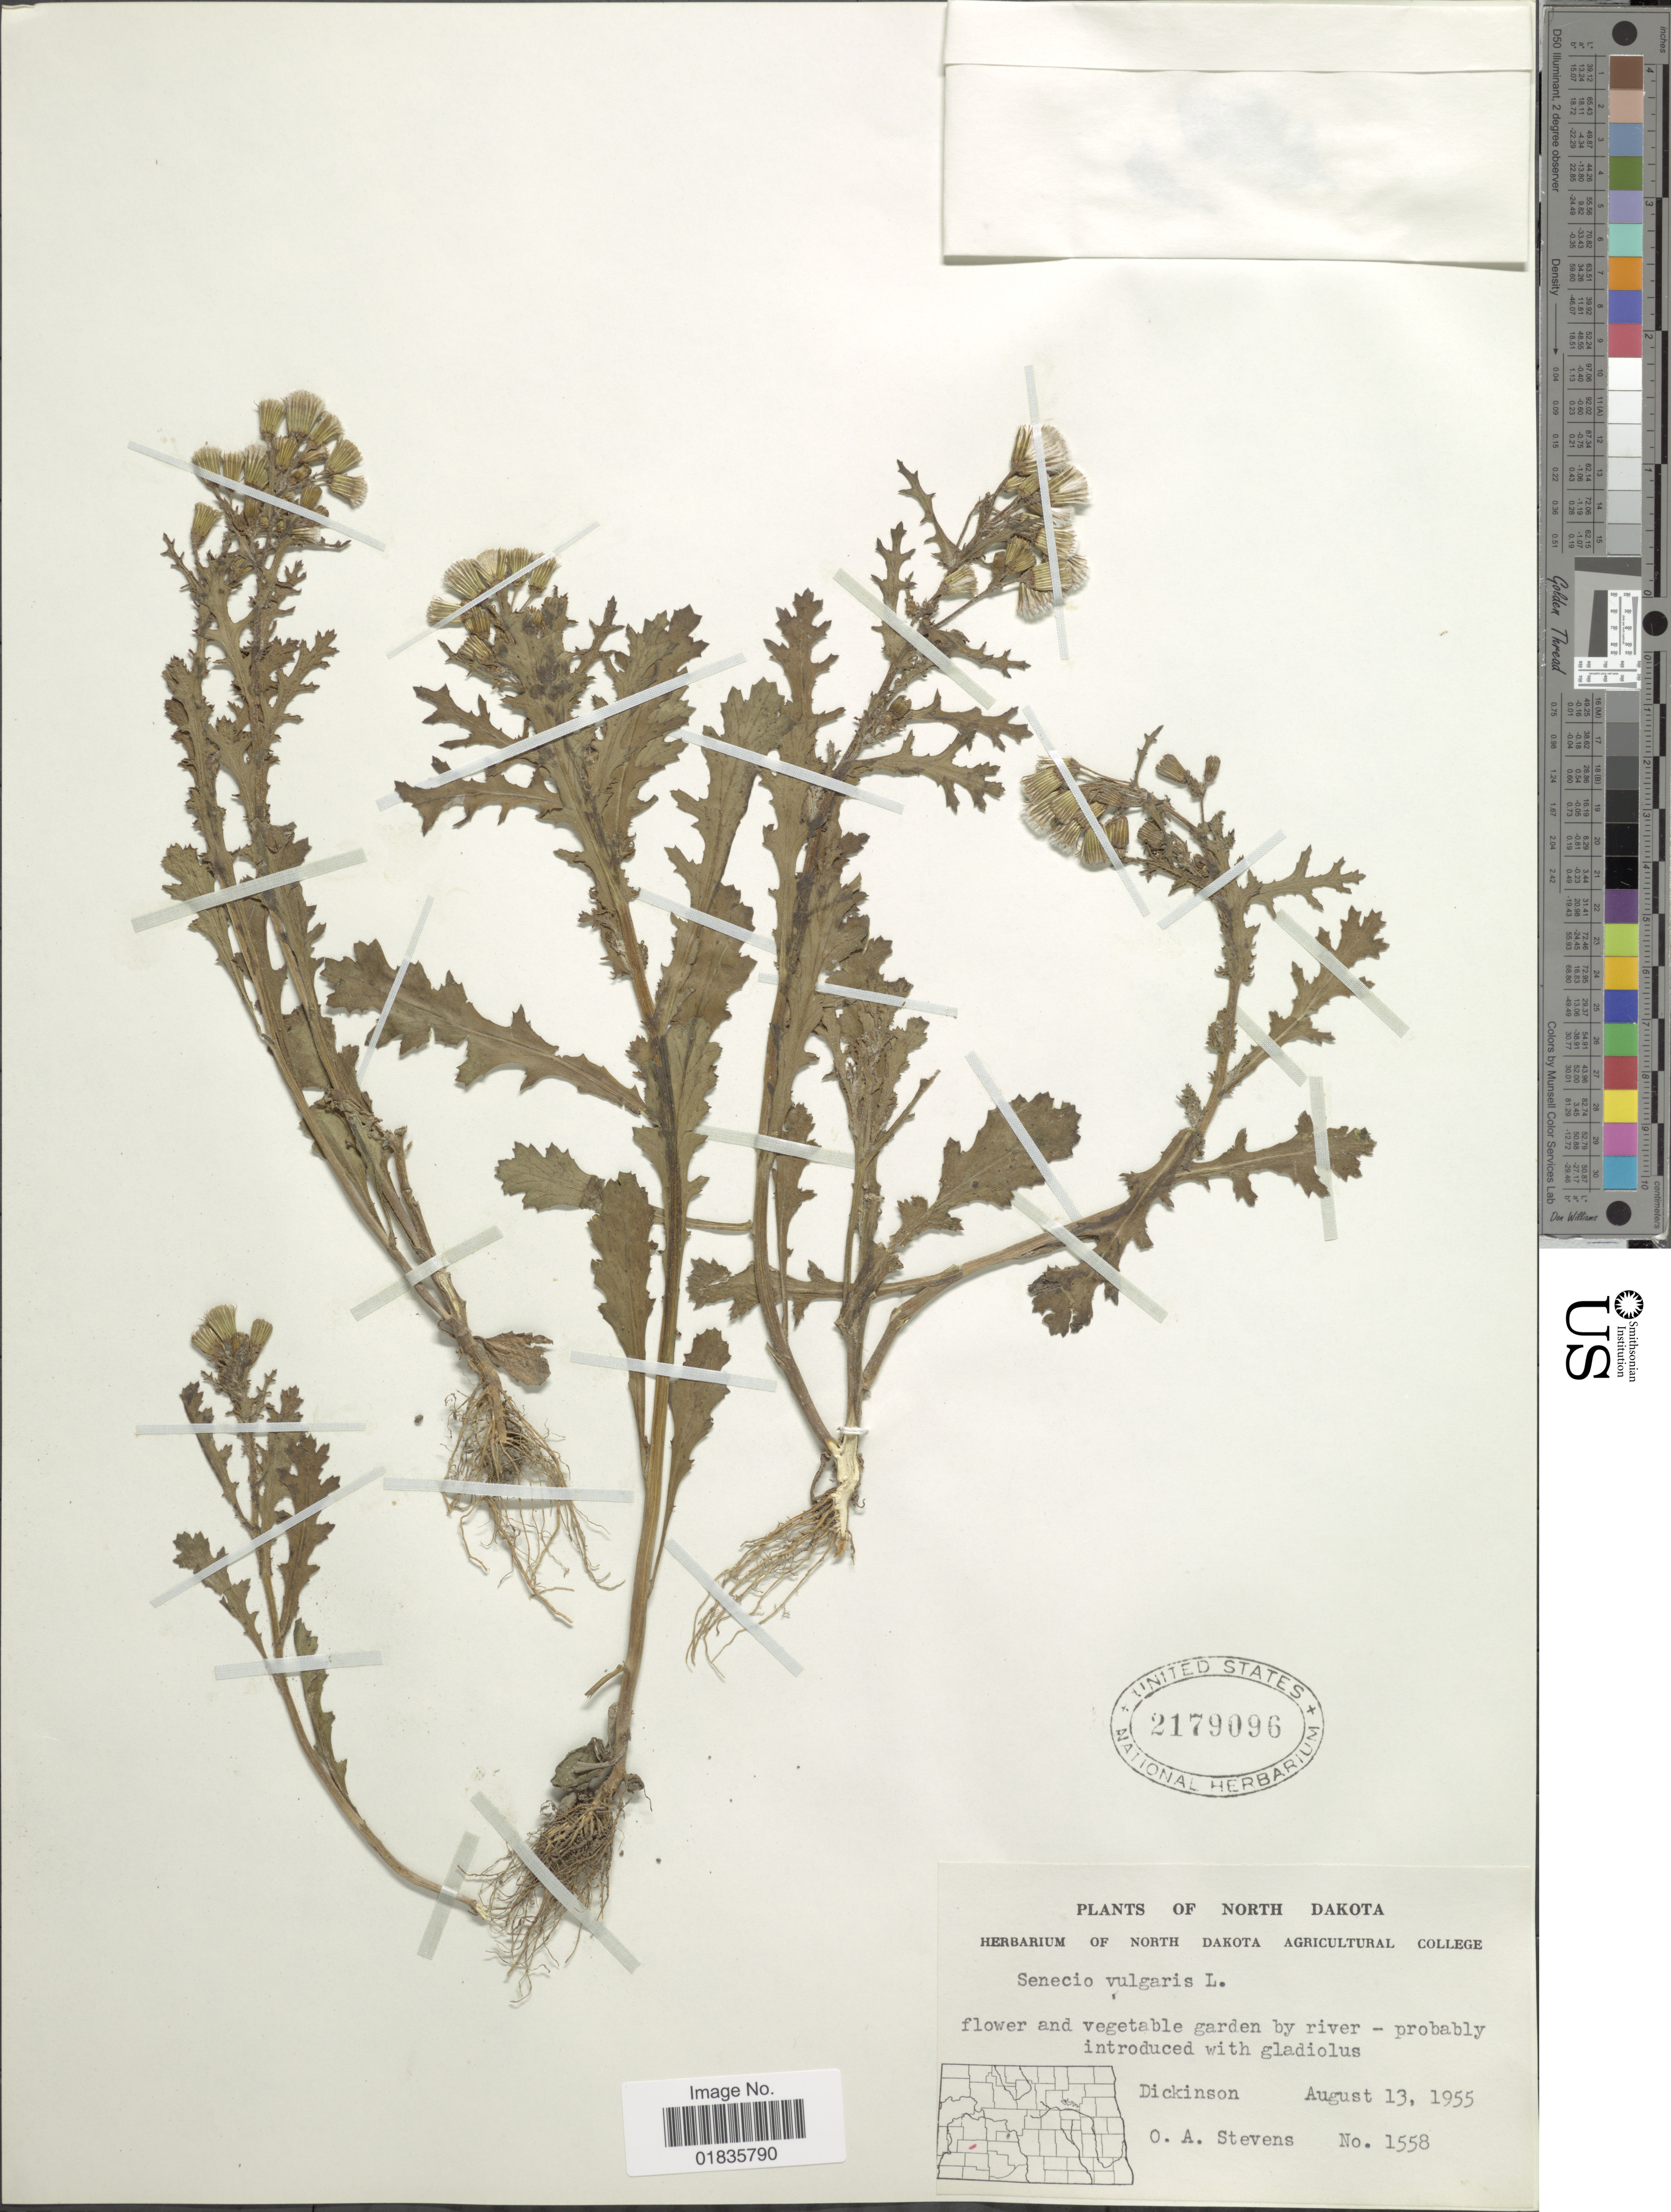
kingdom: Plantae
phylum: Tracheophyta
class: Magnoliopsida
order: Asterales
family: Asteraceae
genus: Senecio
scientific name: Senecio vulgaris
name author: L.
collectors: O. A. Stevens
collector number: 1558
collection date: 1955-08-13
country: United States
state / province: North Dakota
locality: Flower and vegetable garden by river-probably introduced with gladiolus, Dickinson.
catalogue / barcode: US 2179096